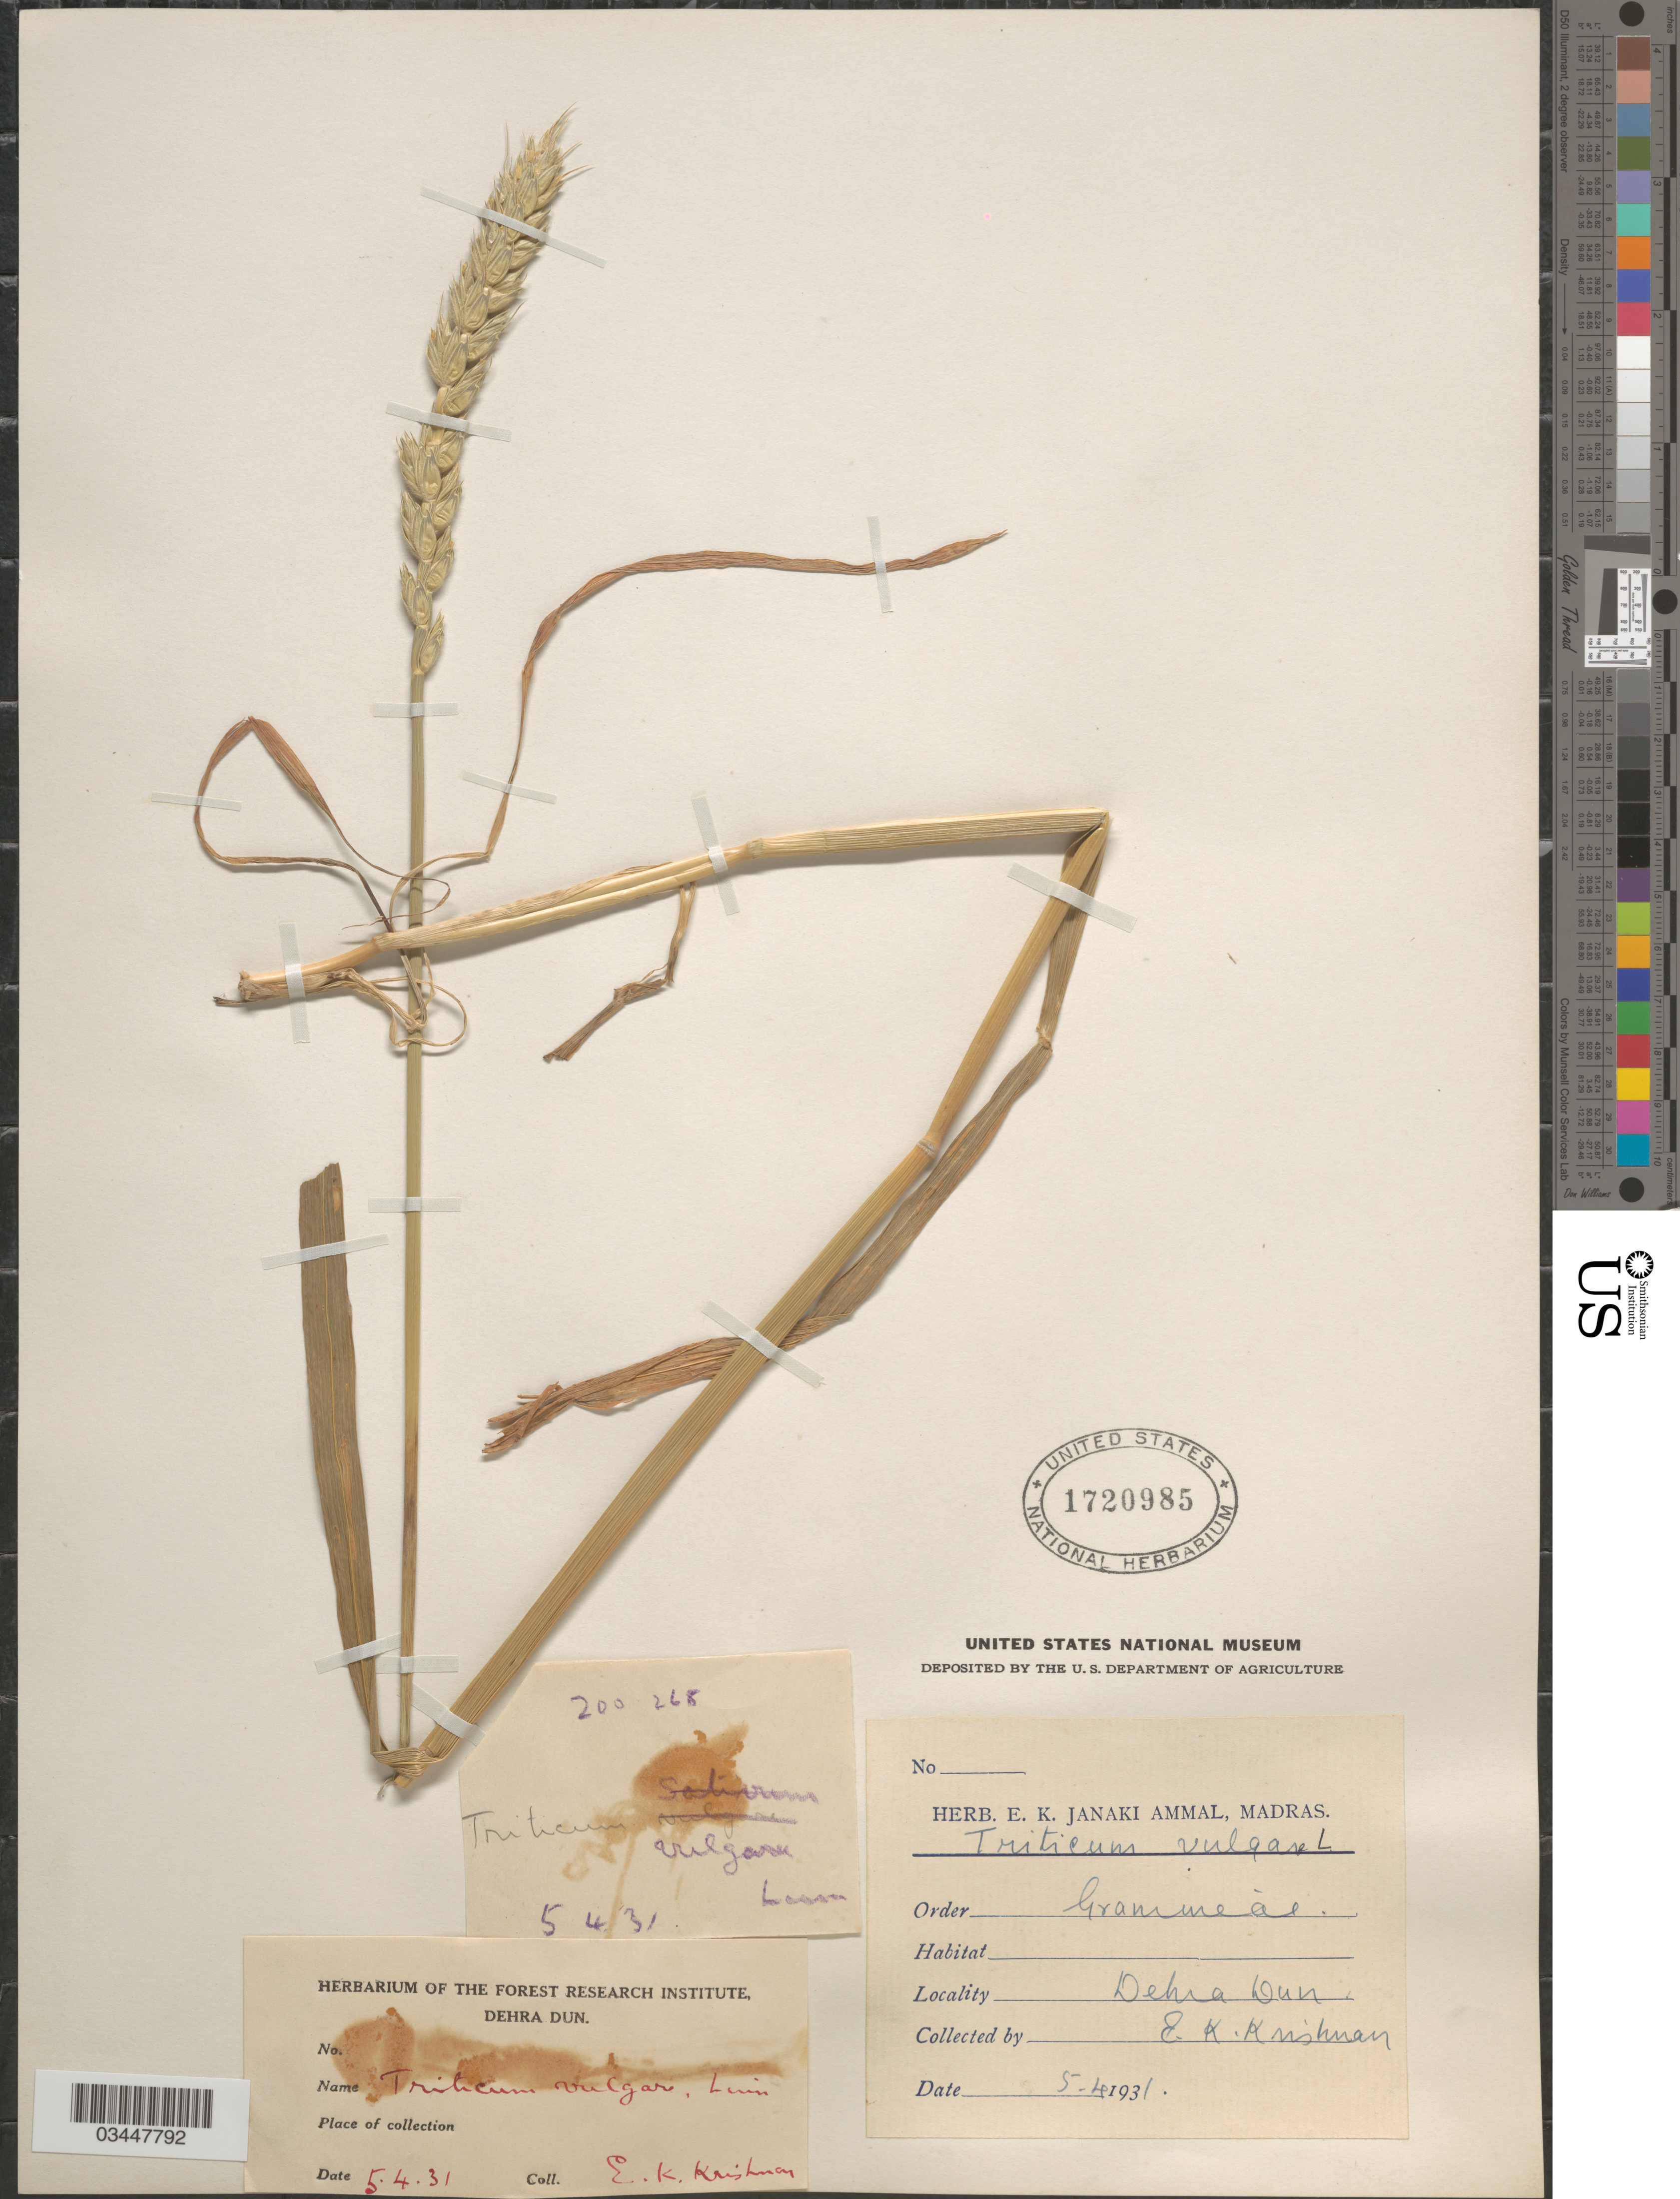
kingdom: Plantae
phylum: Tracheophyta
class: Liliopsida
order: Poales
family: Poaceae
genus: Triticum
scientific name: Triticum aestivum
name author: L.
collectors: E. Krishnan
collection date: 1931-04-05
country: India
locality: Dehra Dun.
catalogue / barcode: US 1720985